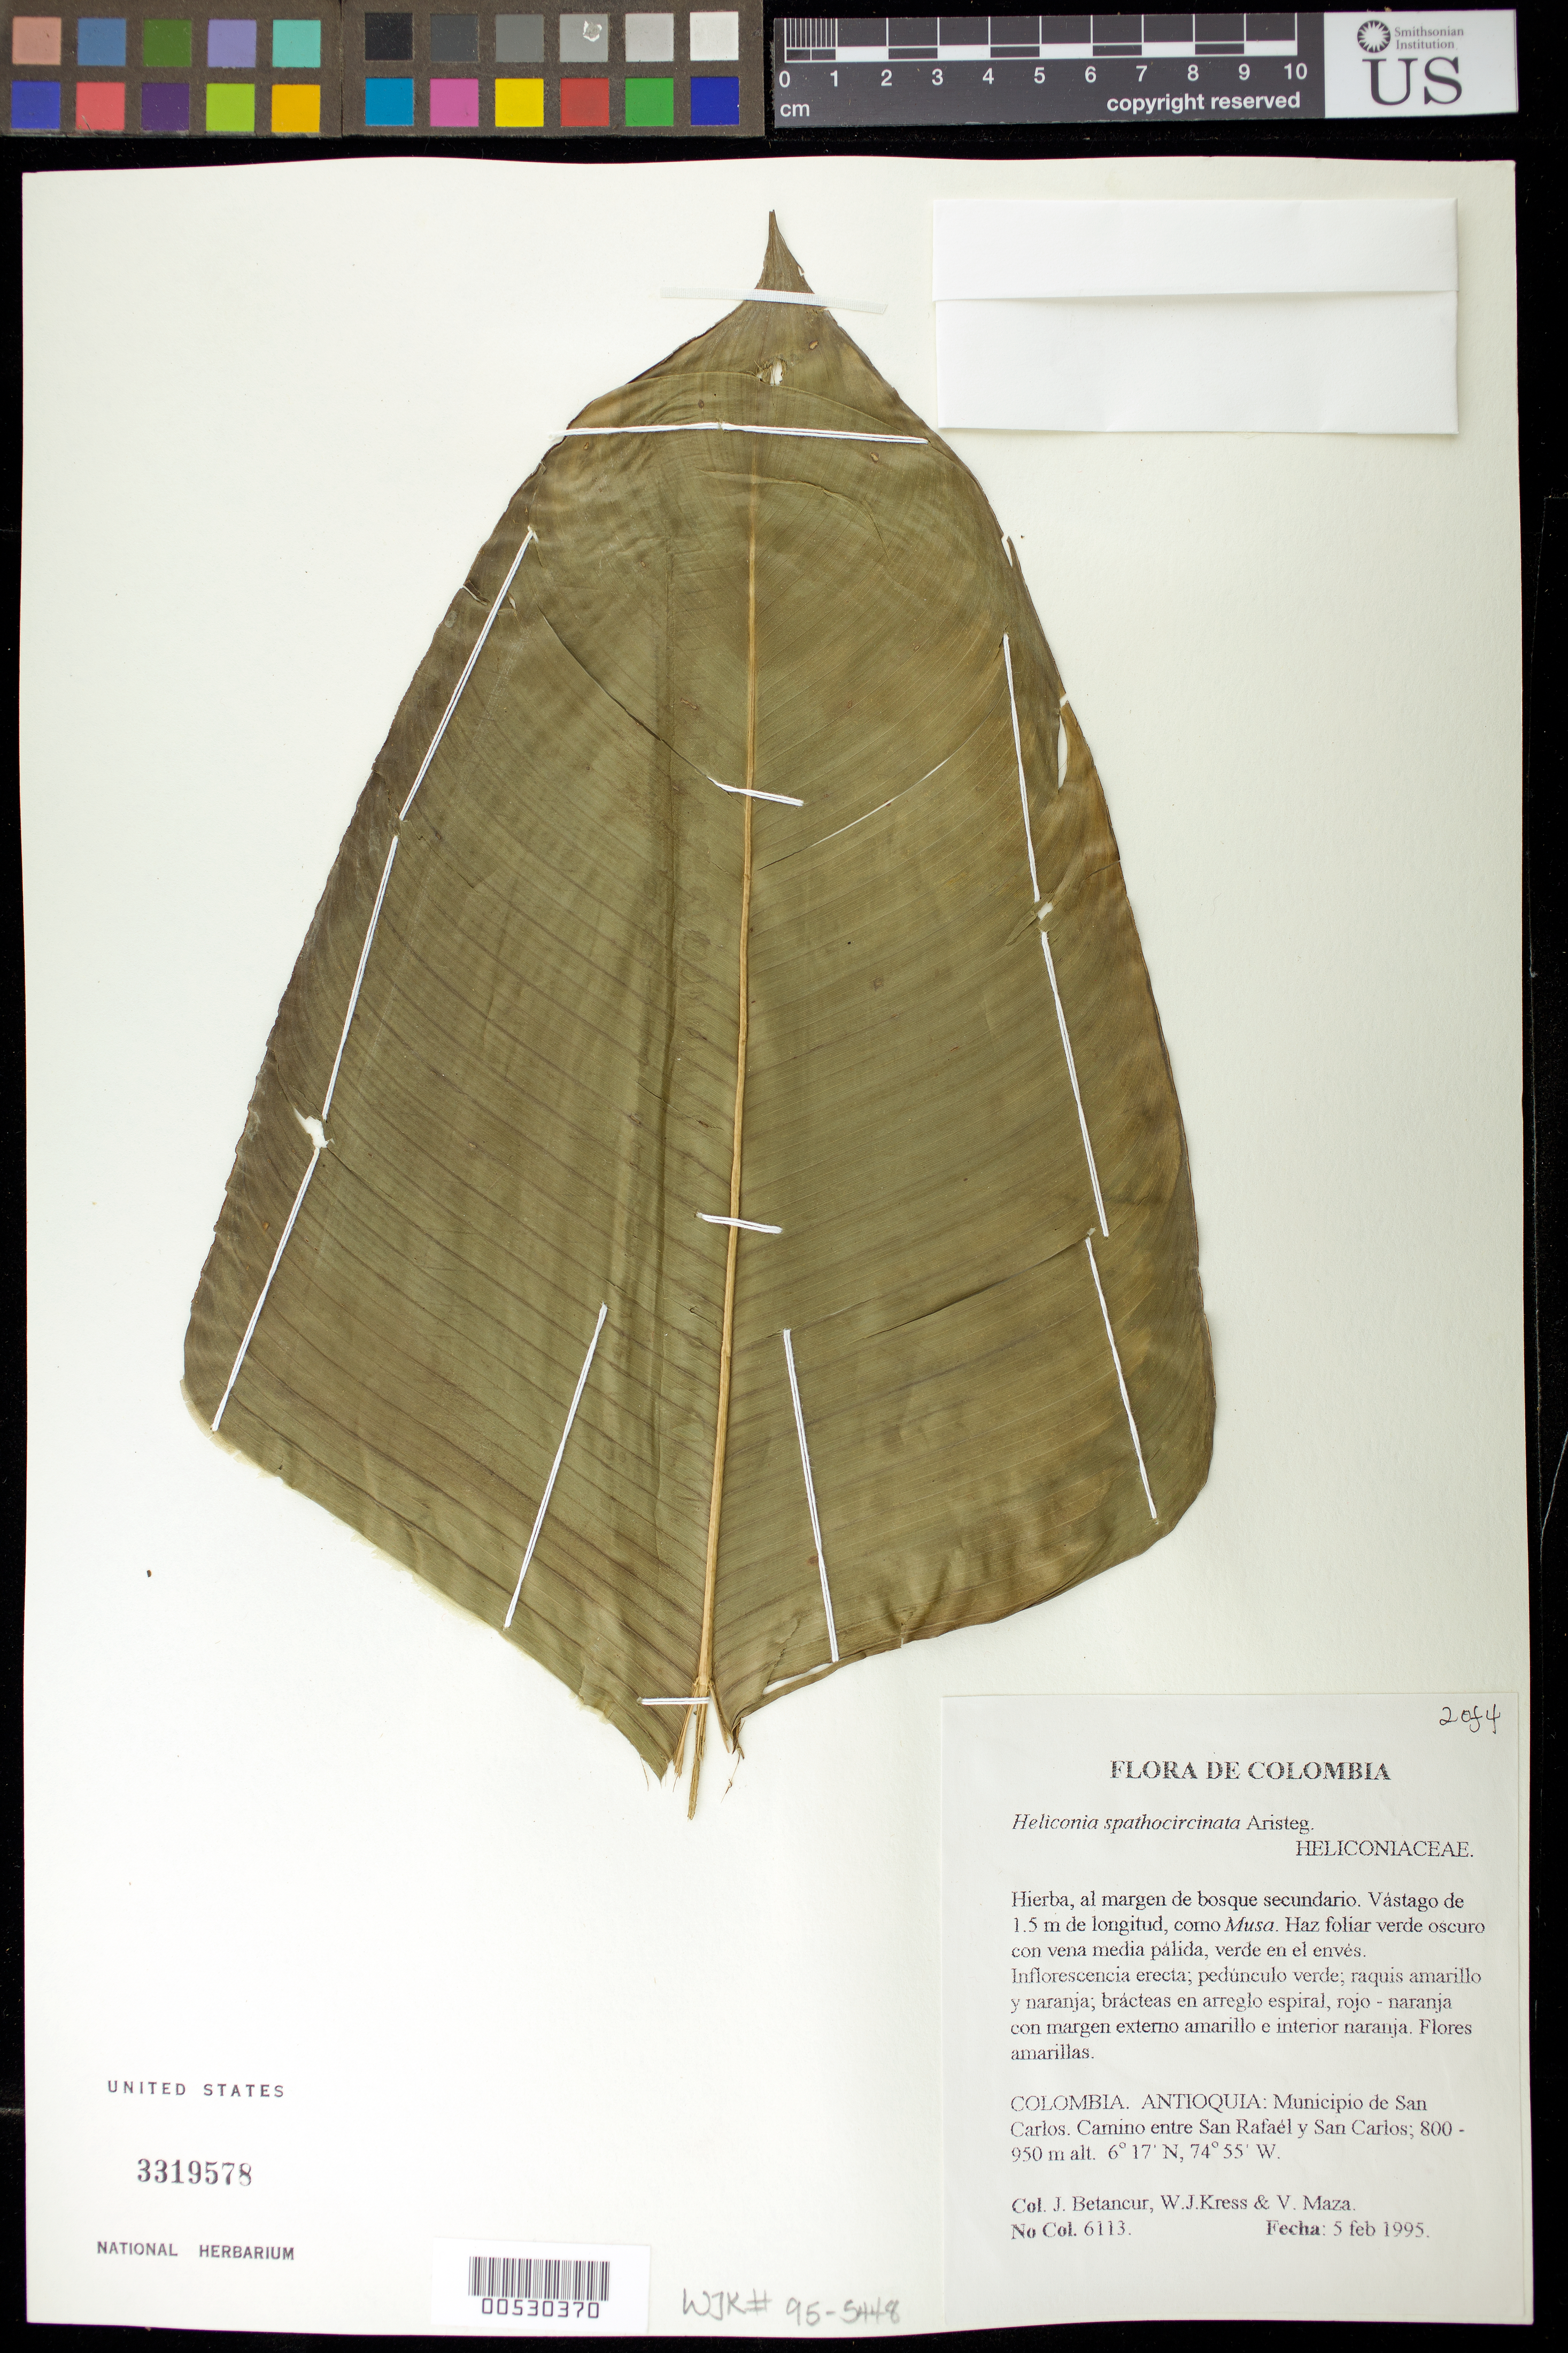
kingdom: Plantae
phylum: Tracheophyta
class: Liliopsida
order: Zingiberales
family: Heliconiaceae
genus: Heliconia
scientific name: Heliconia spathocircinata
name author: Aristeg.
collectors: J. C. Betancur, W. J. Kress & V. Maza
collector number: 6113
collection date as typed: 05 Feb 1995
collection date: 1995-02-05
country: Colombia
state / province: Antioquia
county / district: San Carlos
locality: Road between San Rafael and San Carlos, km from San Rafael.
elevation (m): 800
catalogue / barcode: US 3319578